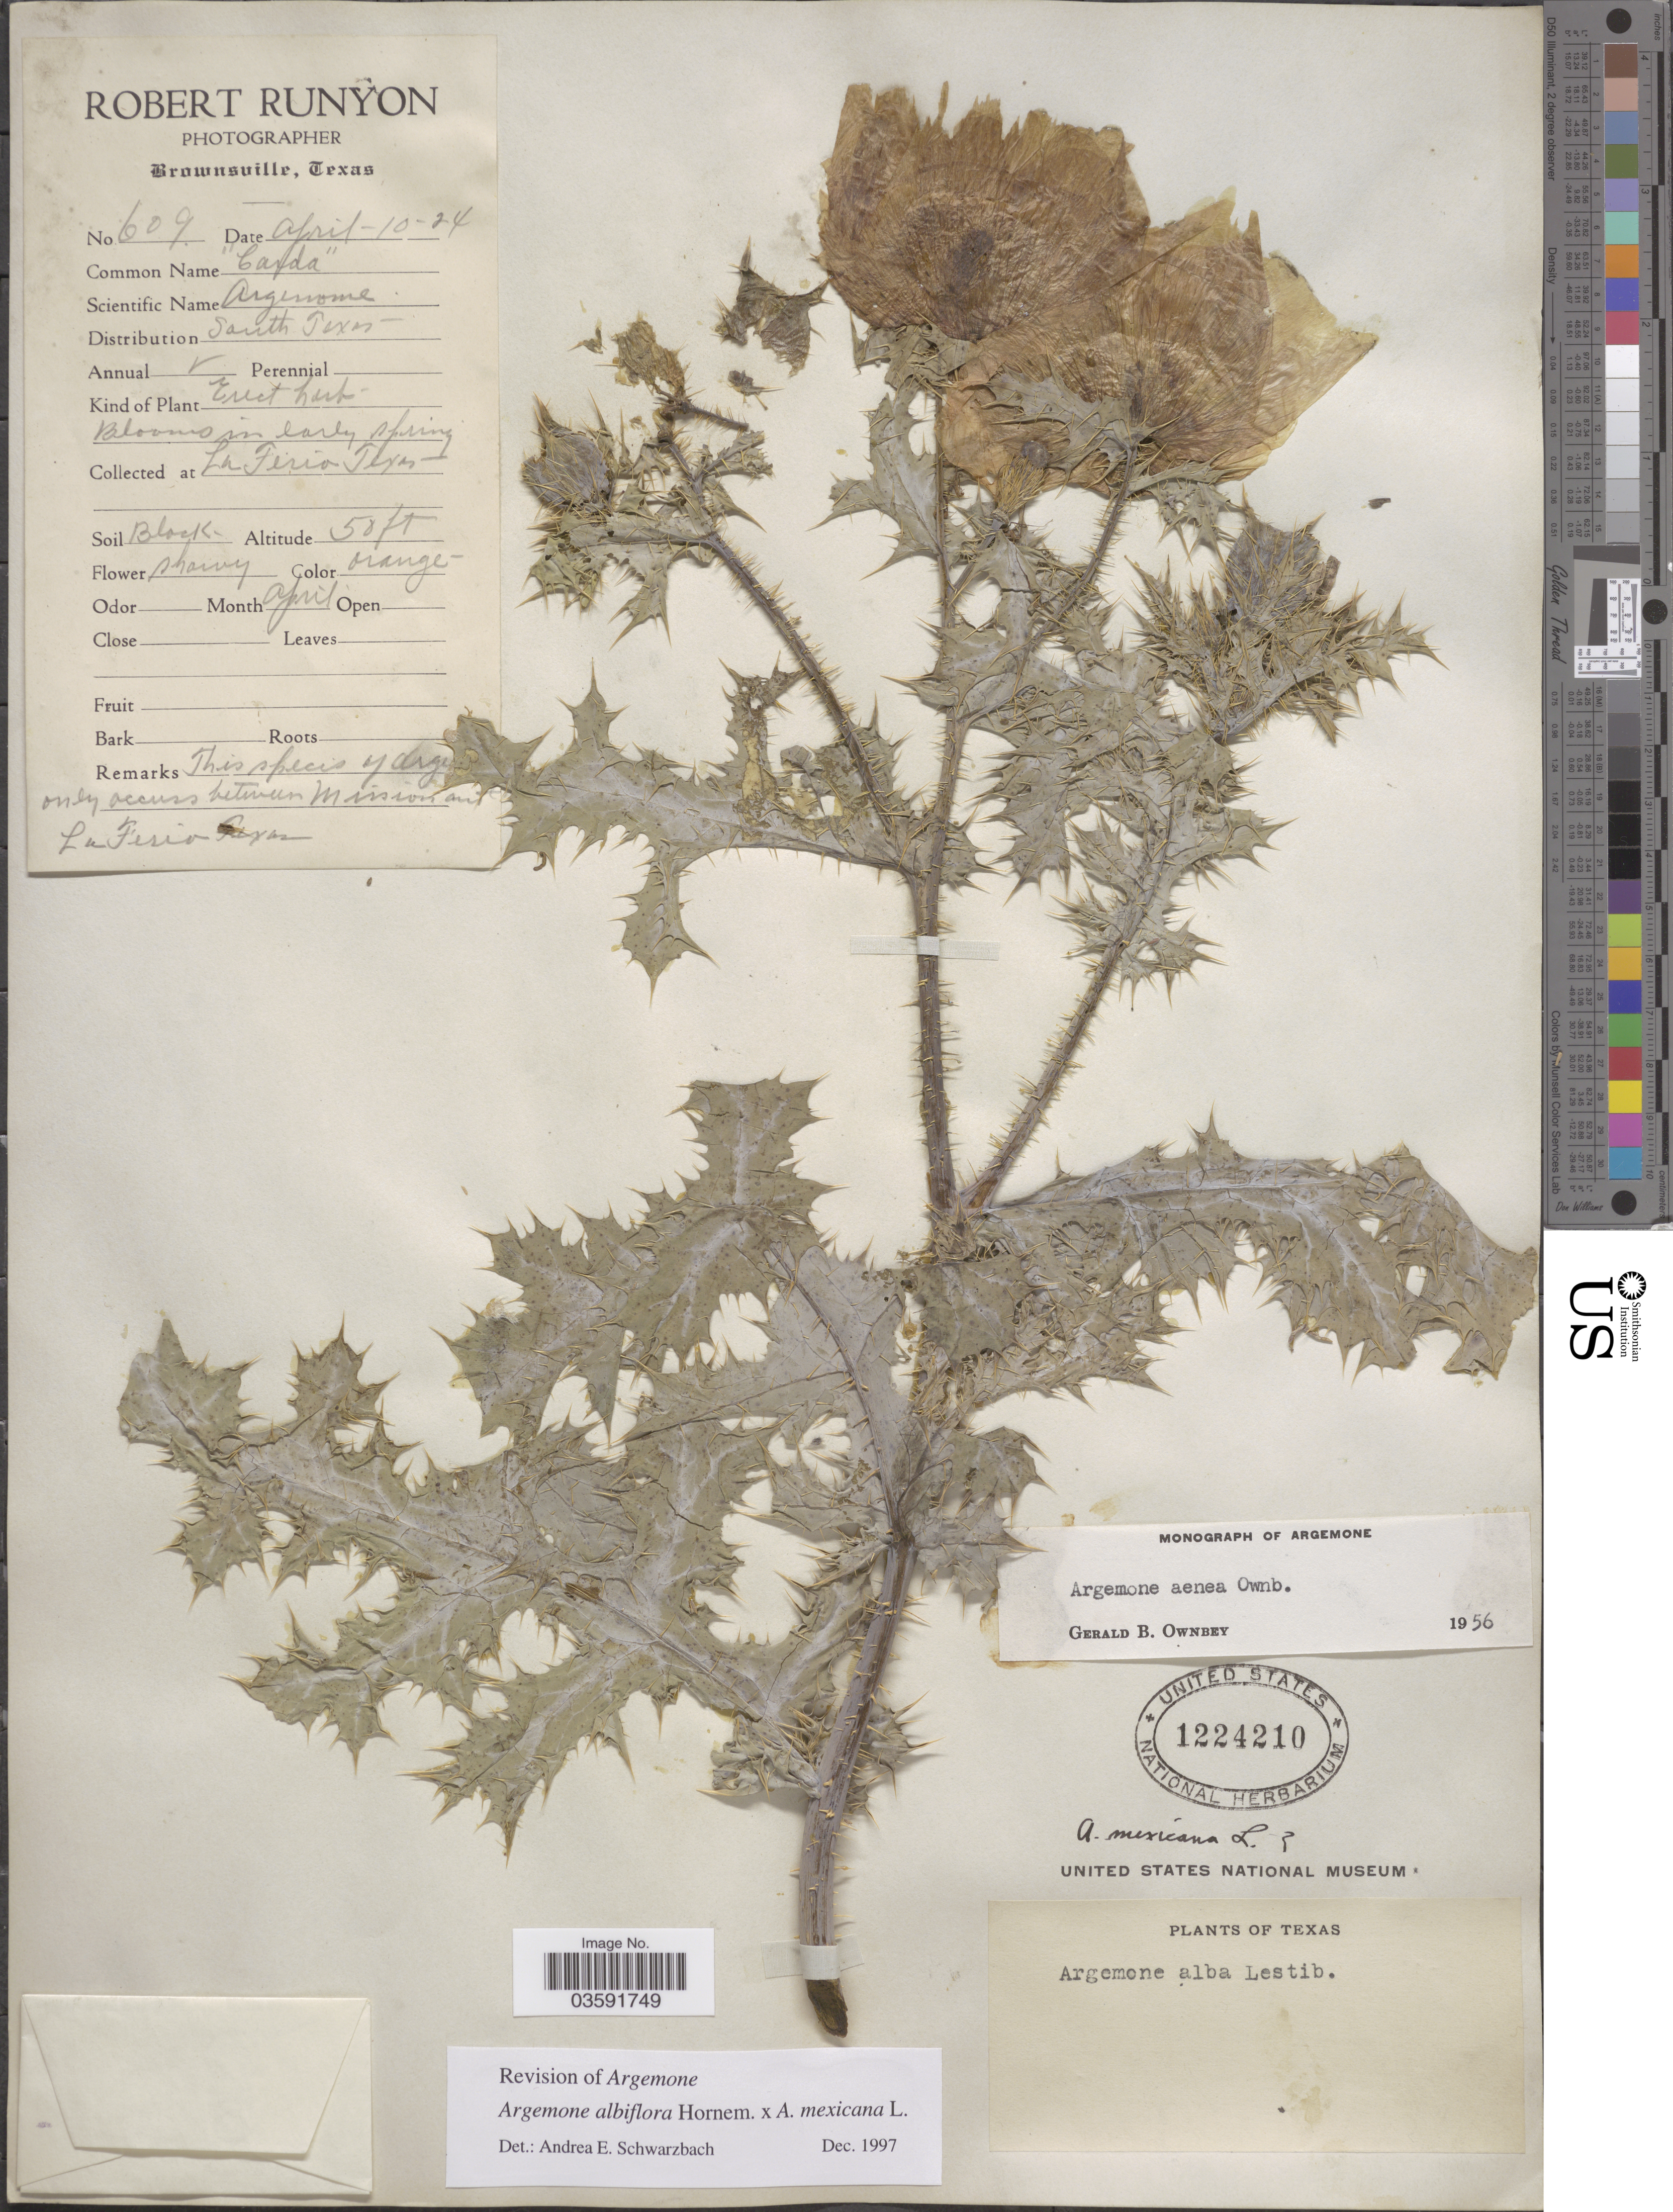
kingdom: Plantae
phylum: Tracheophyta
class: Magnoliopsida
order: Ranunculales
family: Papaveraceae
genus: Argemone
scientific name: Argemone albiflora Hornem. × A. mexicana L.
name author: Hornem.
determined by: Schwarzbach, A. E.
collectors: R. Runyon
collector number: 609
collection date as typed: Transcribed d/m/y: 10/4/24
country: United States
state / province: Texas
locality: La Feria.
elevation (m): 15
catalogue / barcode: US 1224210